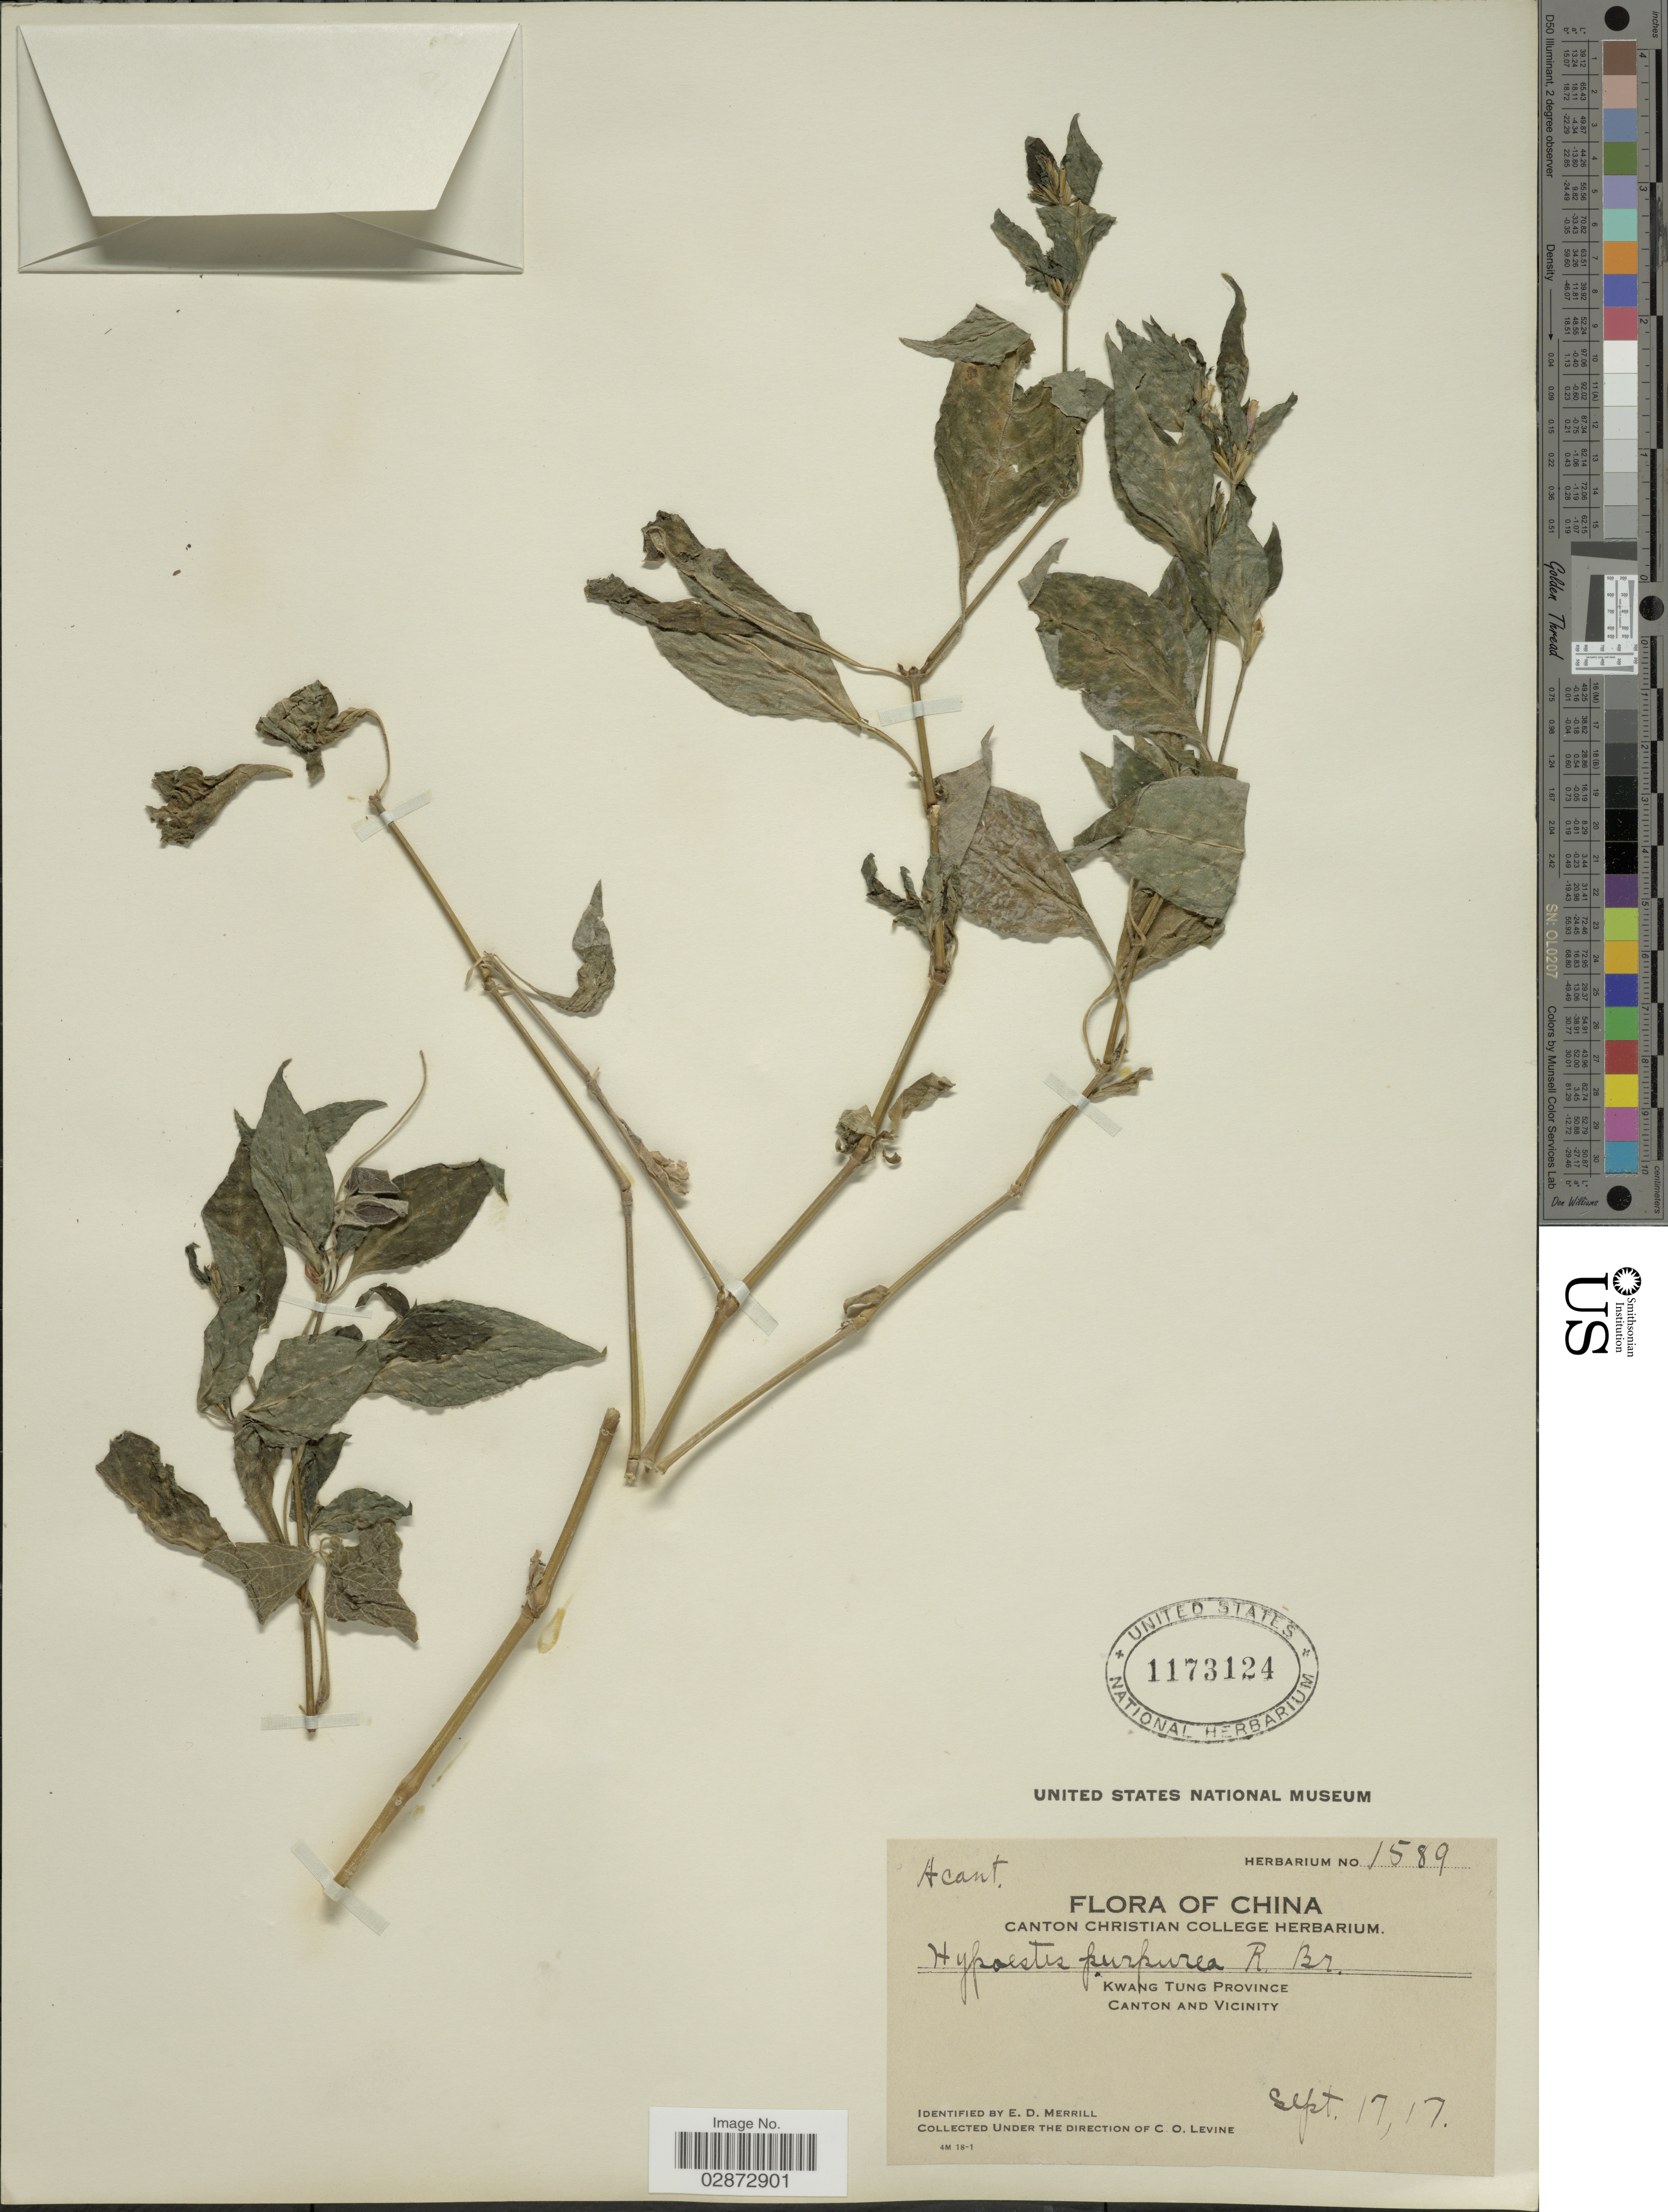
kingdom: Plantae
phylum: Tracheophyta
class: Magnoliopsida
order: Lamiales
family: Acanthaceae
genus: Hypoestes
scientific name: Hypoestes purpurea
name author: R. Br.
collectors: C. O. Levine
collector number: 1589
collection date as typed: Transcribed d/m/y: 17/9/17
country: China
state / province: Guangdong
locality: Kwang Tung Province, Canton and Vicinity.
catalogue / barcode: US 1173124